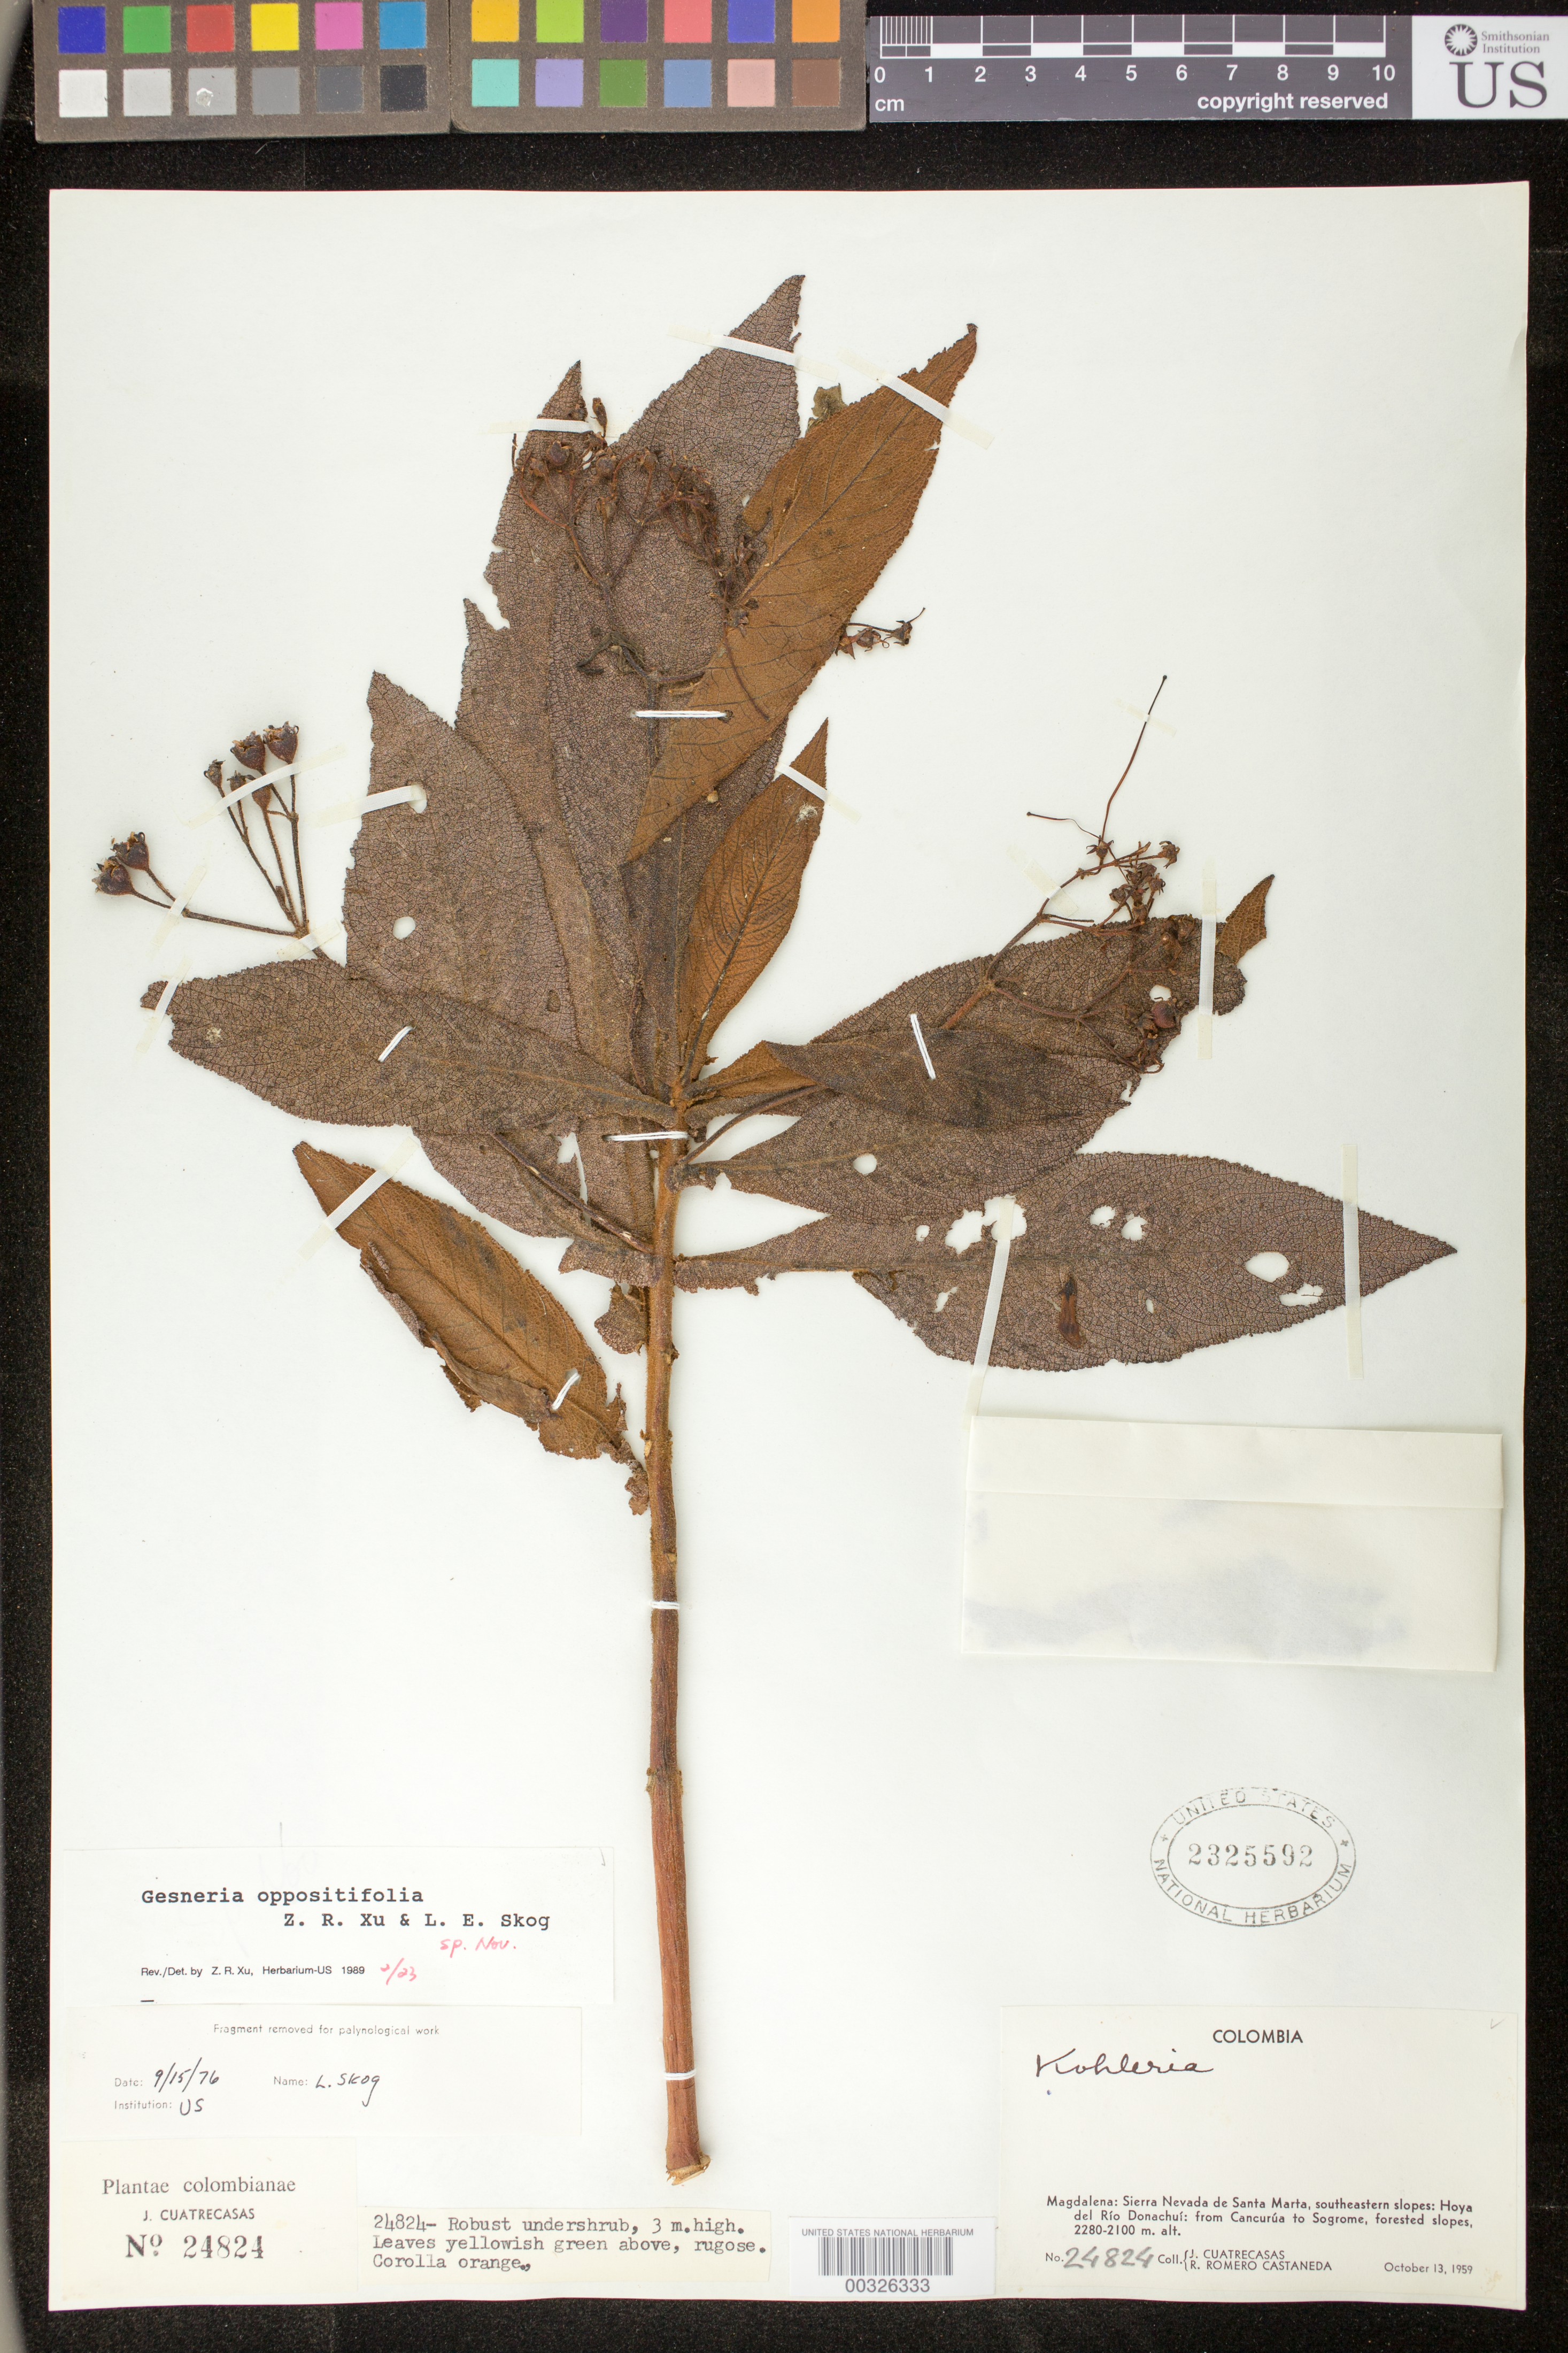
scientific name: unpublished name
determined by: Skog, Laurence E.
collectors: J. Cuatrecasas & R. Romero Castañeda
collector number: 24824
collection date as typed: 13 Oct 1959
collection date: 1959-10-13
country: Colombia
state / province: Magdalena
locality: Sierra Nevada de Santa Marta, southeastern slopes: Hoya del Río Donachuí, from Cancurúa to Sogrome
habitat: Forested slopes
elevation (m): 2100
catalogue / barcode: US 2325592